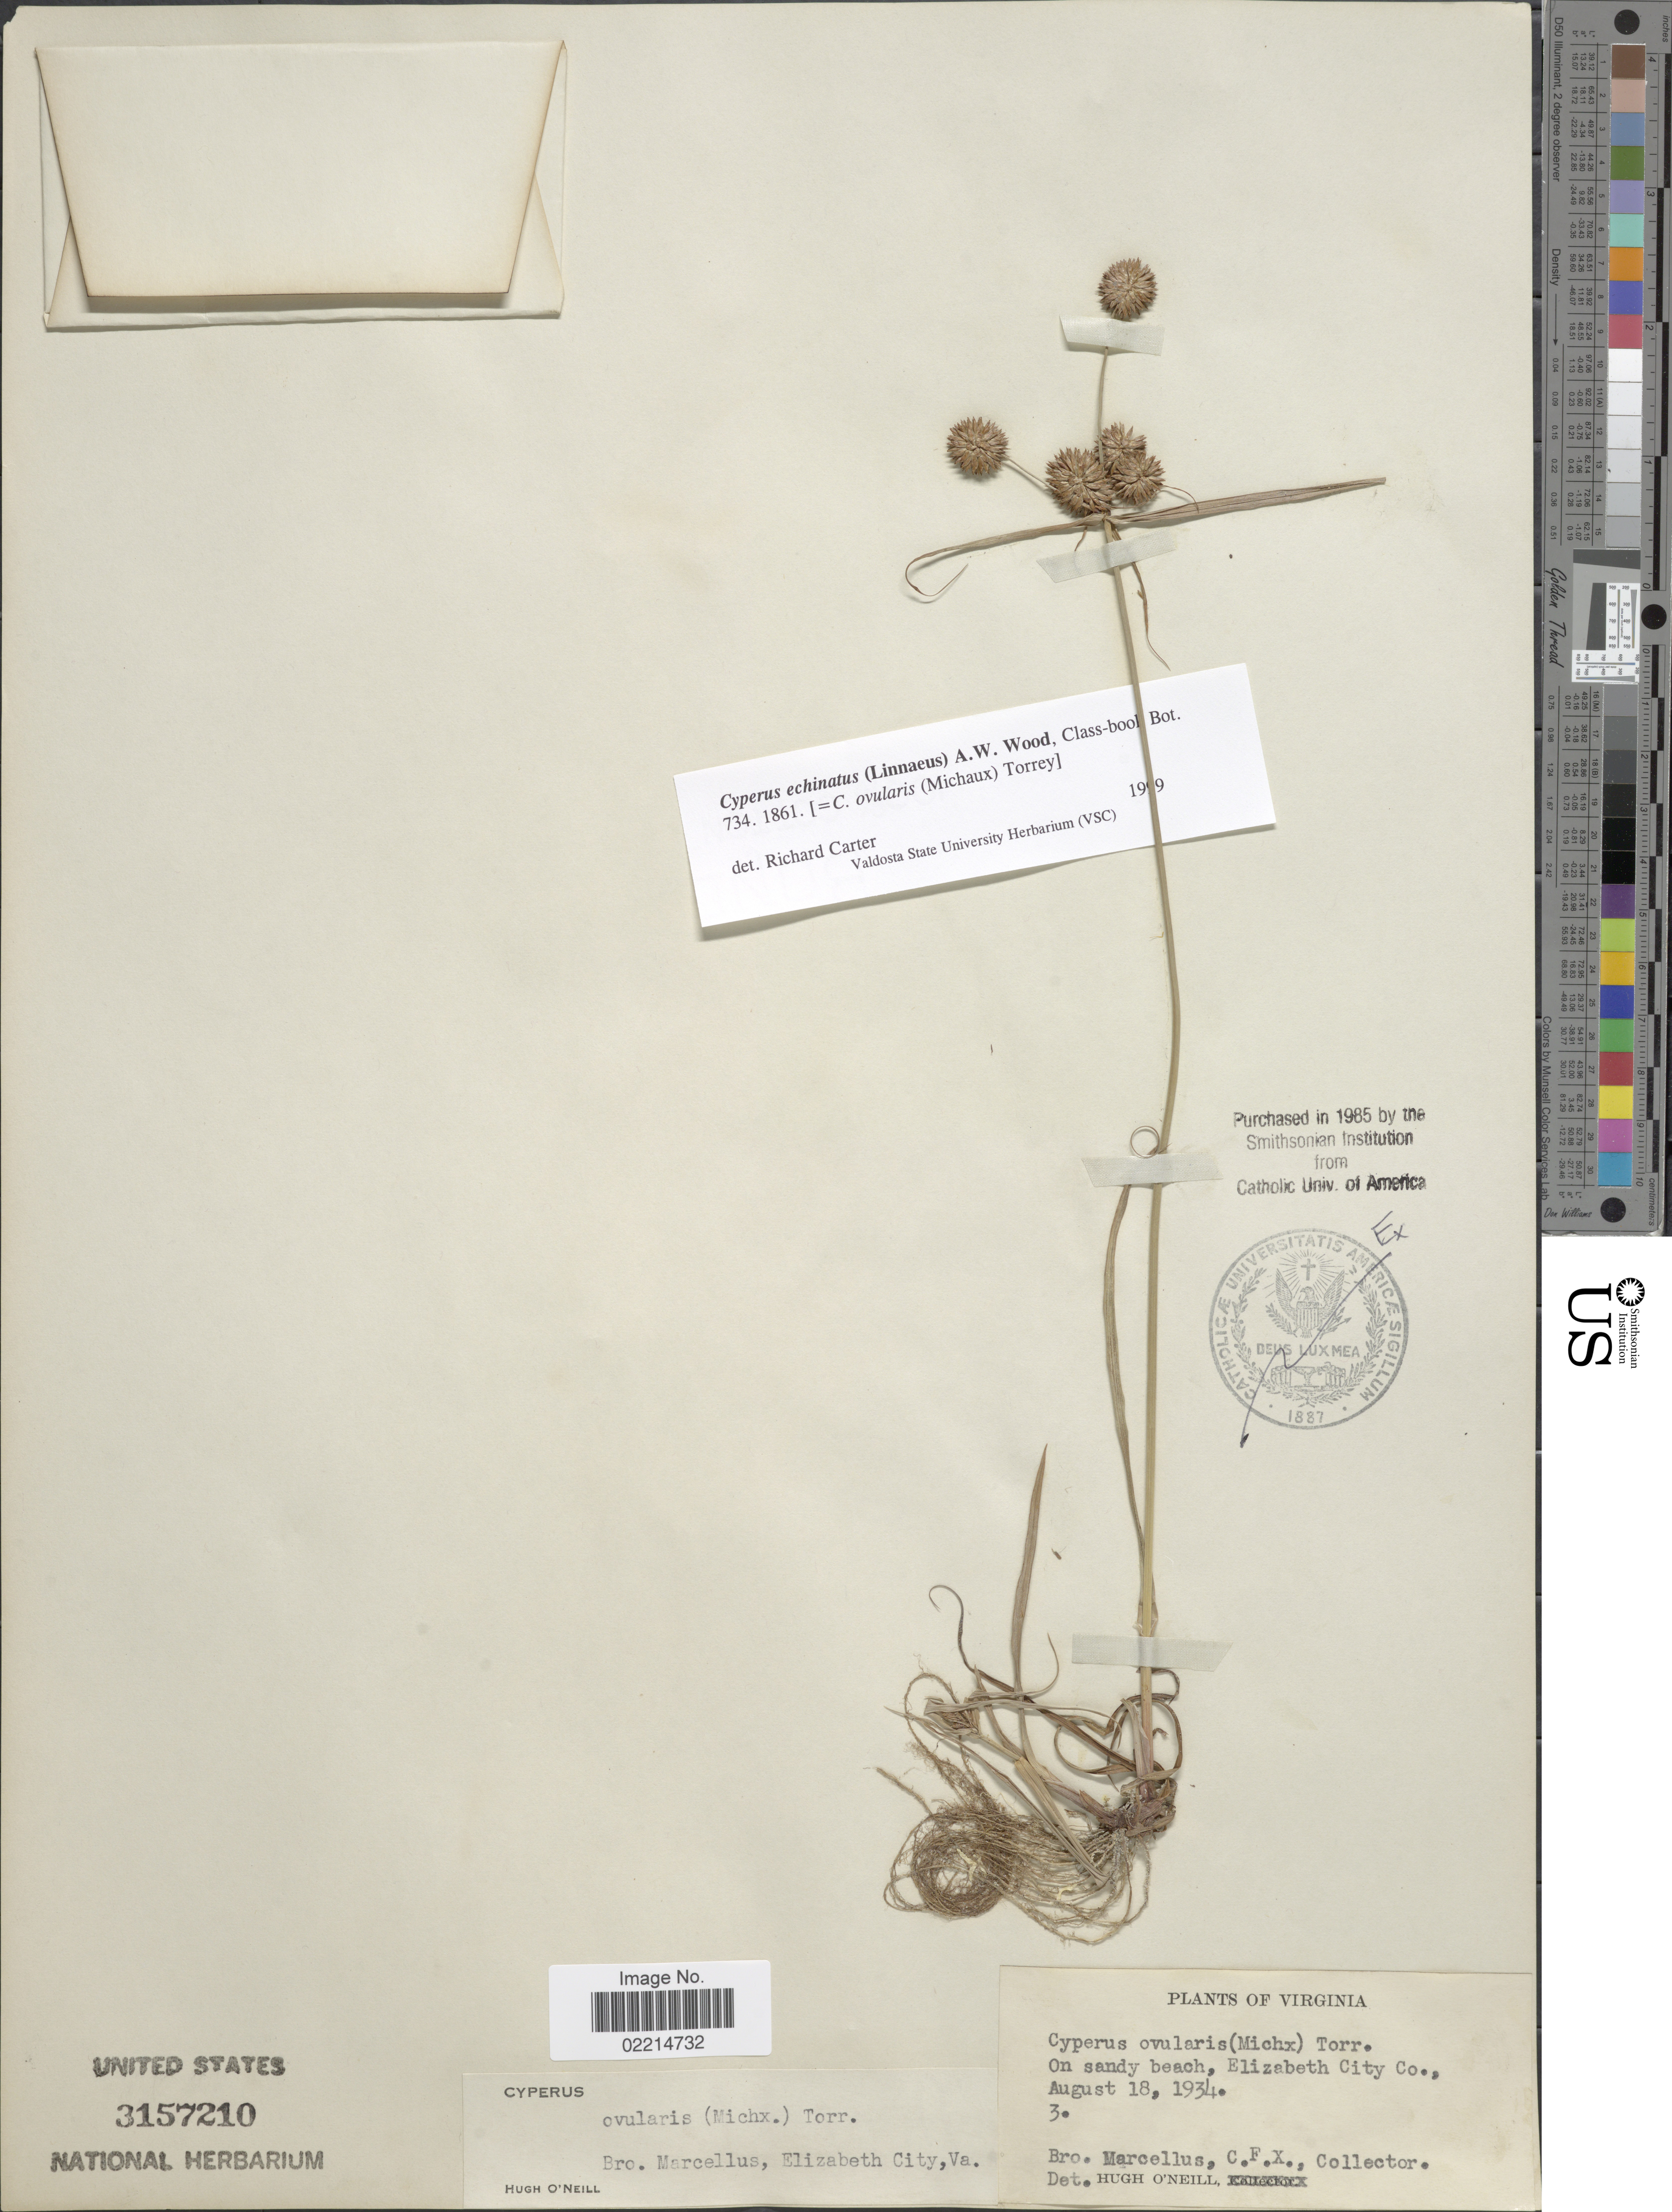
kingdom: Plantae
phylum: Tracheophyta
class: Liliopsida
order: Poales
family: Cyperaceae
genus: Cyperus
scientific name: Cyperus echinatus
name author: (L.) Alph. Wood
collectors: Marcellus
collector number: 3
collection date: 1934-08-18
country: United States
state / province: Virginia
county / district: Rappahannock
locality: On sandy beach, Elizabeth City Co.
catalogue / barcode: US 3157210